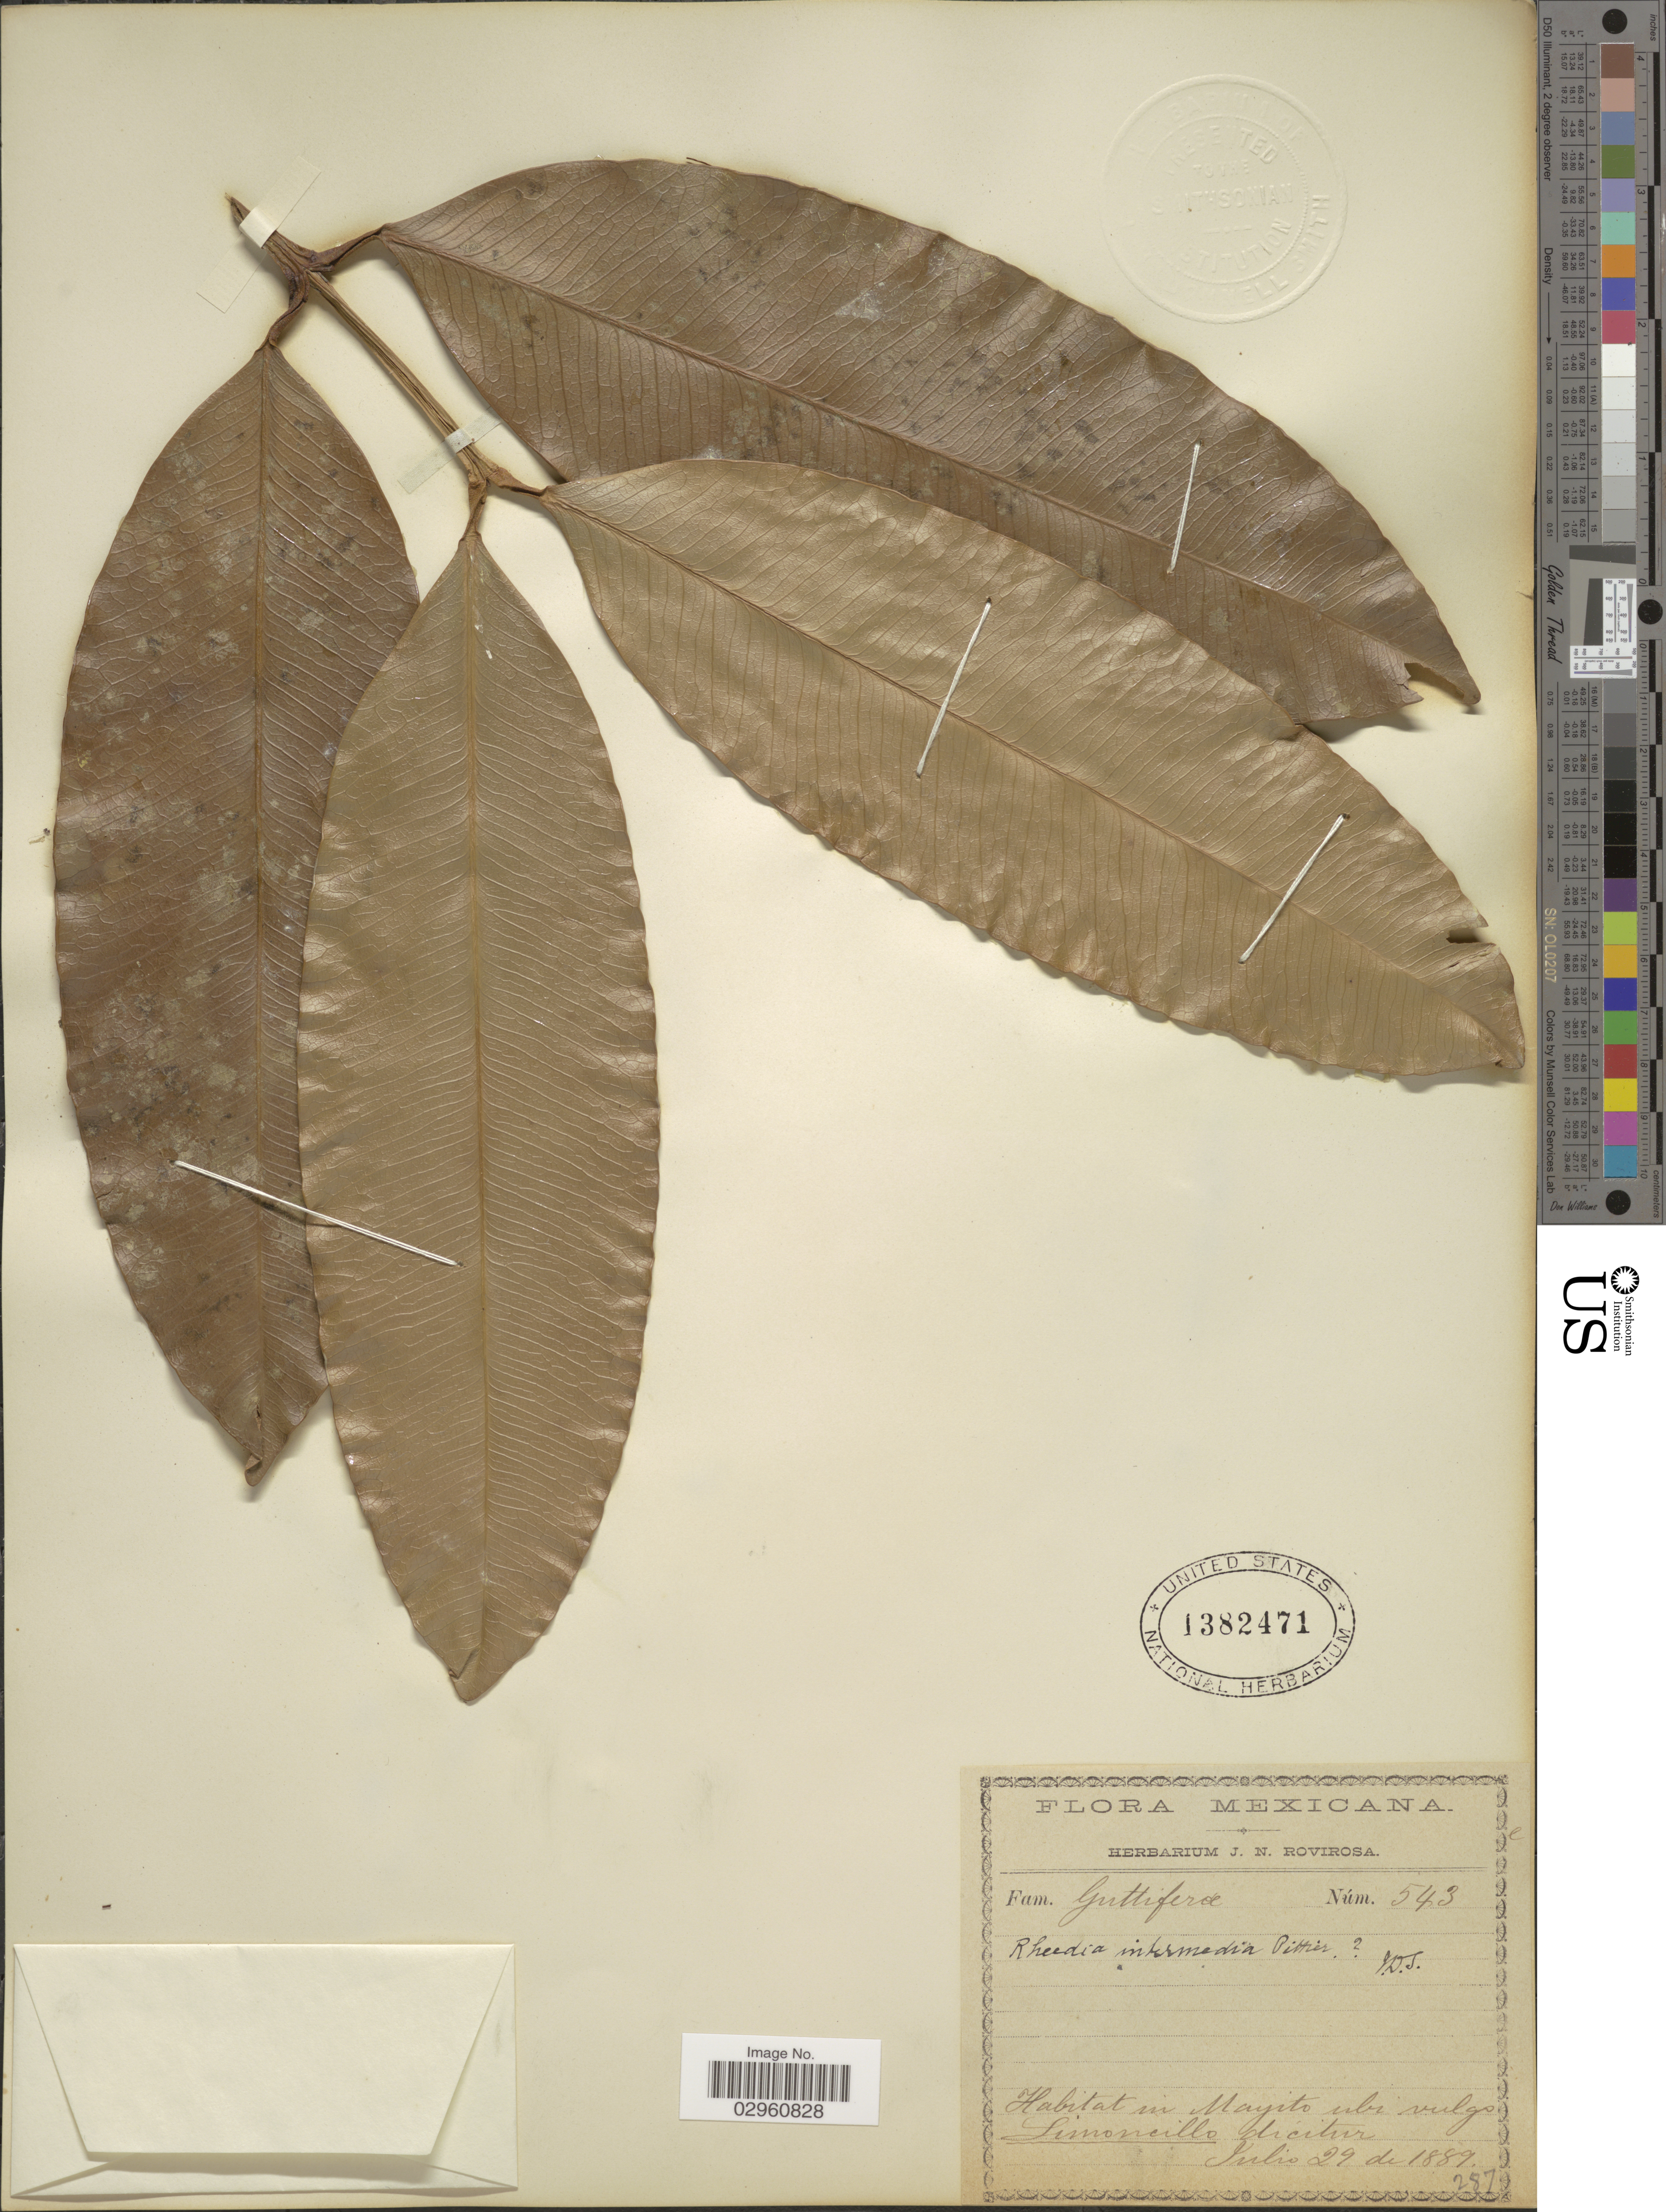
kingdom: Plantae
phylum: Tracheophyta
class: Magnoliopsida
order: Malpighiales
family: Clusiaceae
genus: Garcinia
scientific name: Garcinia intermedia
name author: (Pittier) Hammel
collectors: ex herb. J. N. Rovirosa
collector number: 543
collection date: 1889-07-29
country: Mexico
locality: In Mayito ubi vulgo Limoncillo dicitur.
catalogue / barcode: US 1382471